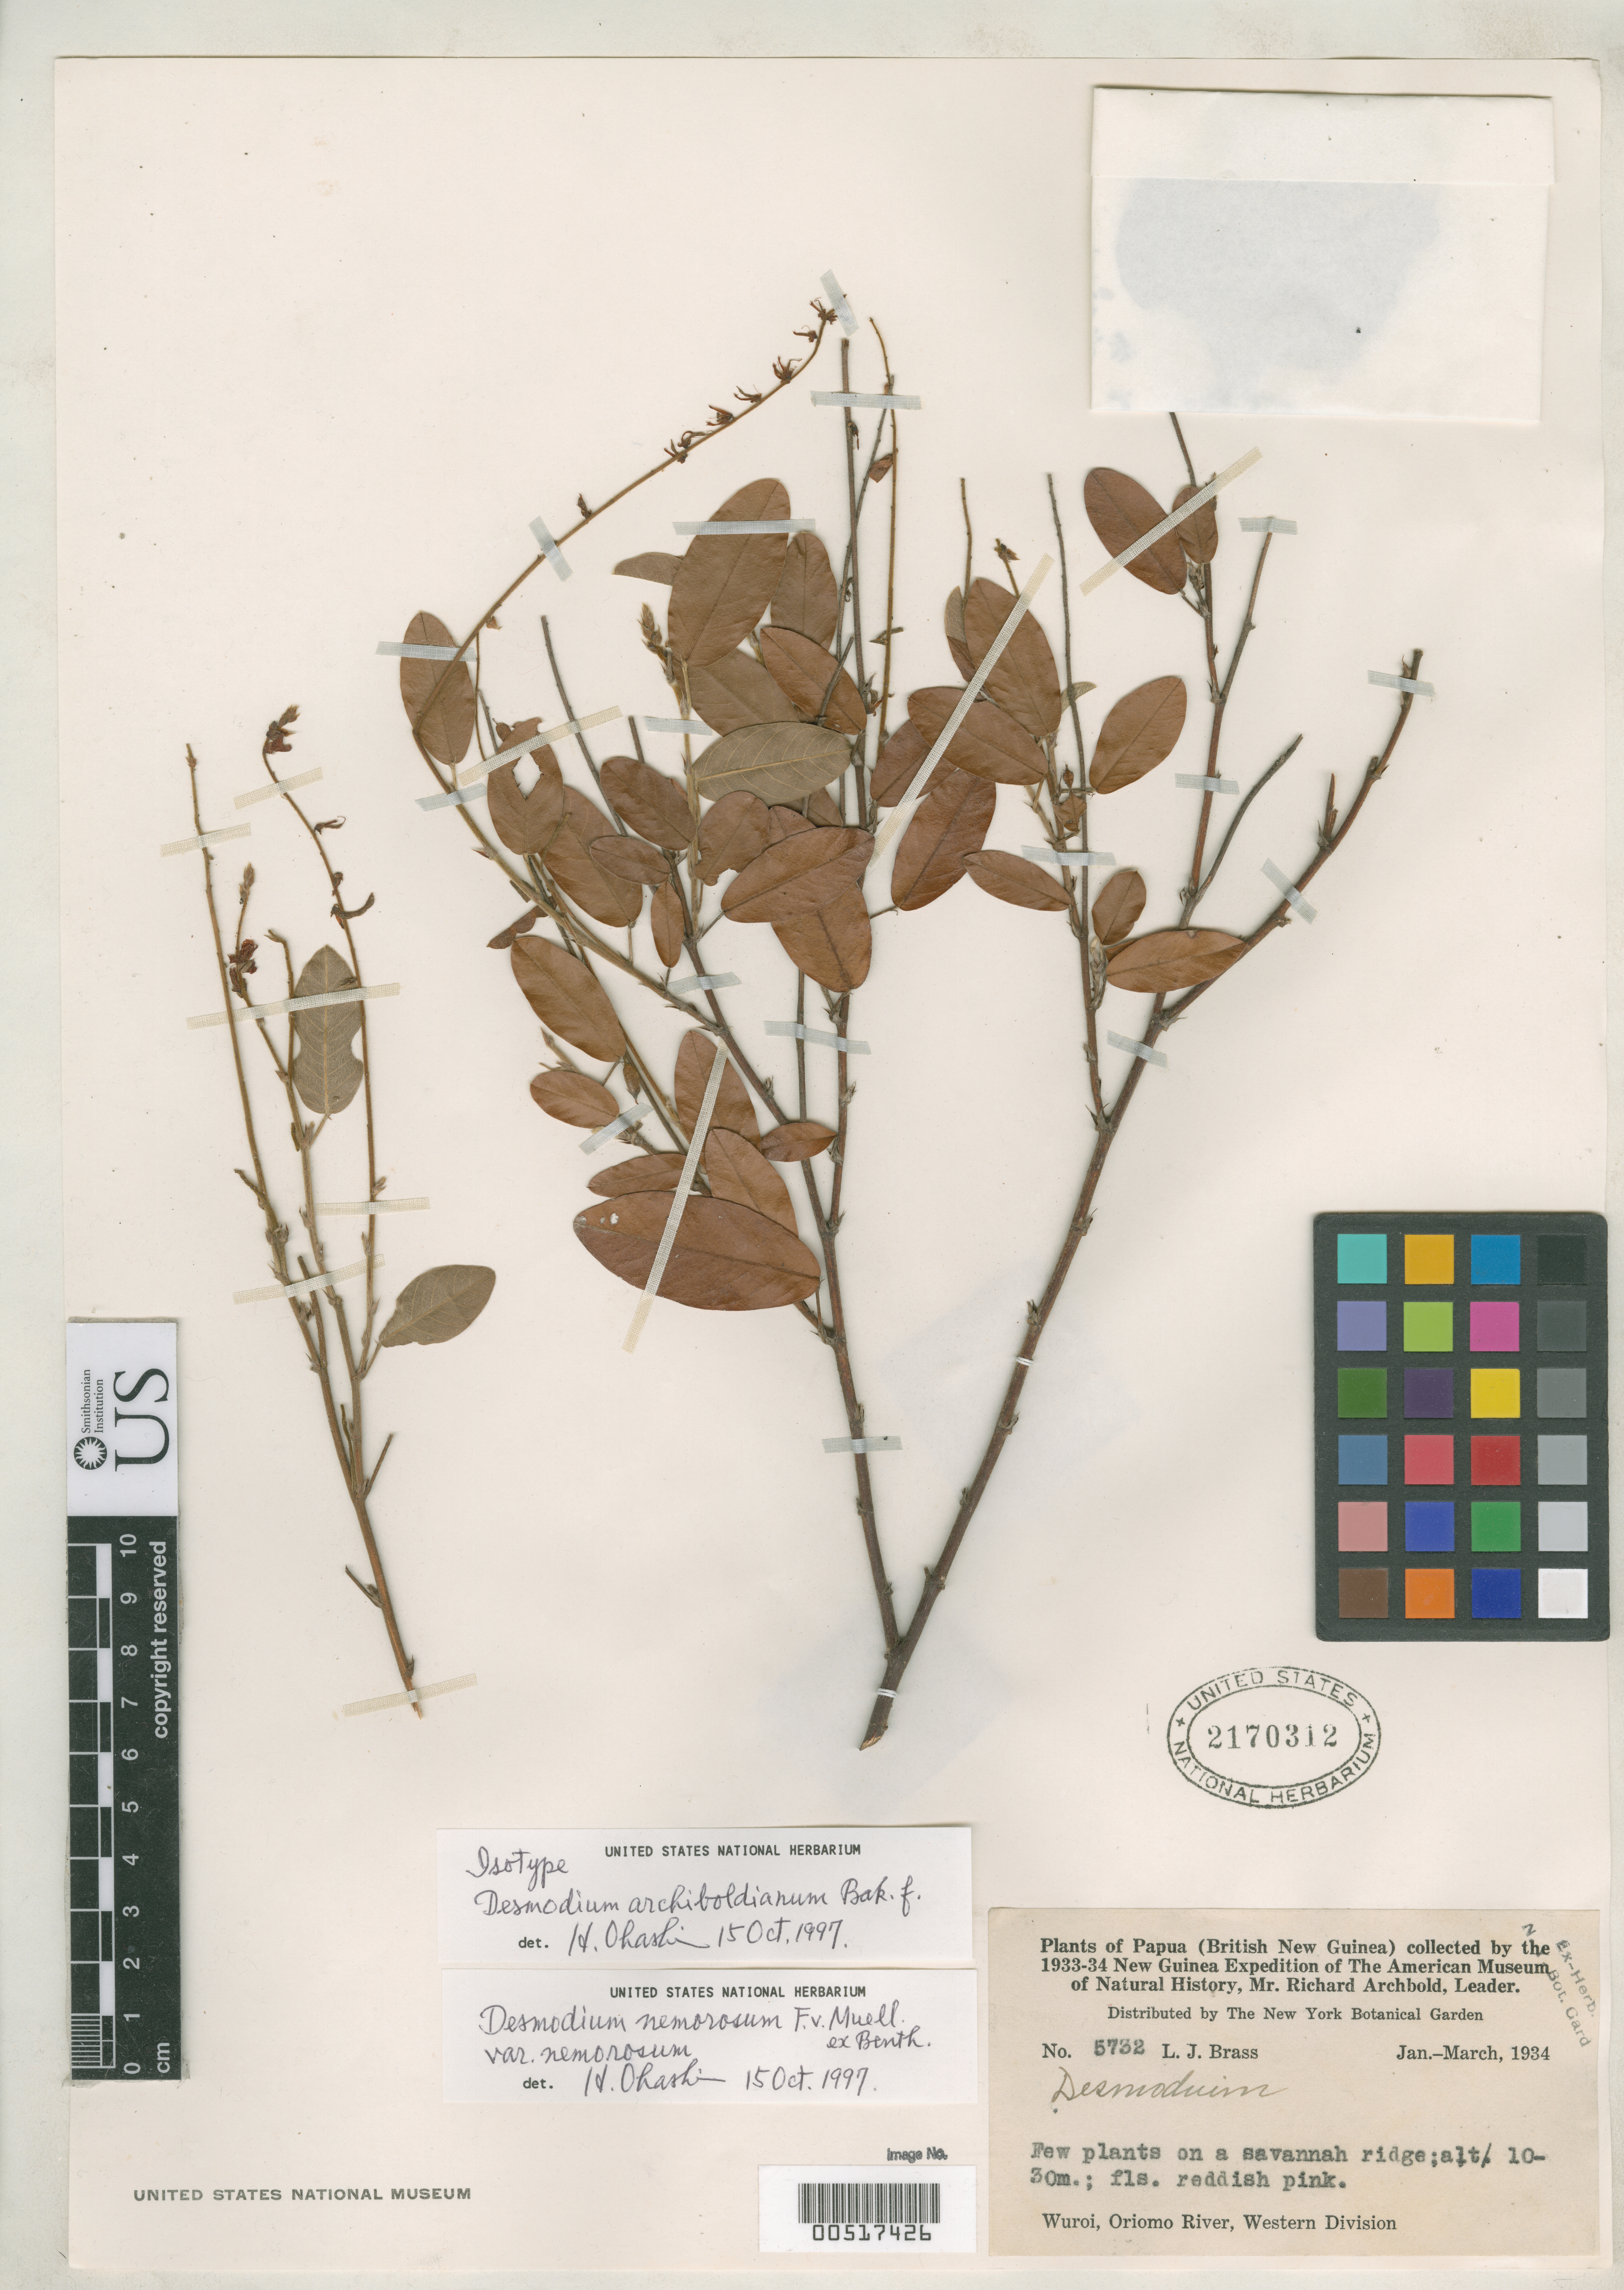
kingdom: Plantae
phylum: Tracheophyta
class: Magnoliopsida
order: Fabales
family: Fabaceae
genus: Desmodium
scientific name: Desmodium archiboldianum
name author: Baker f.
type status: Isotype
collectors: L. J. Brass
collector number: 5732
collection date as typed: Jan 1934 to -- Mar 1934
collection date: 1934-01/1934-03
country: Papua New Guinea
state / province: Western Highlands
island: New Guinea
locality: Wuroi, Oriomo River.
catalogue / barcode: US 2170312